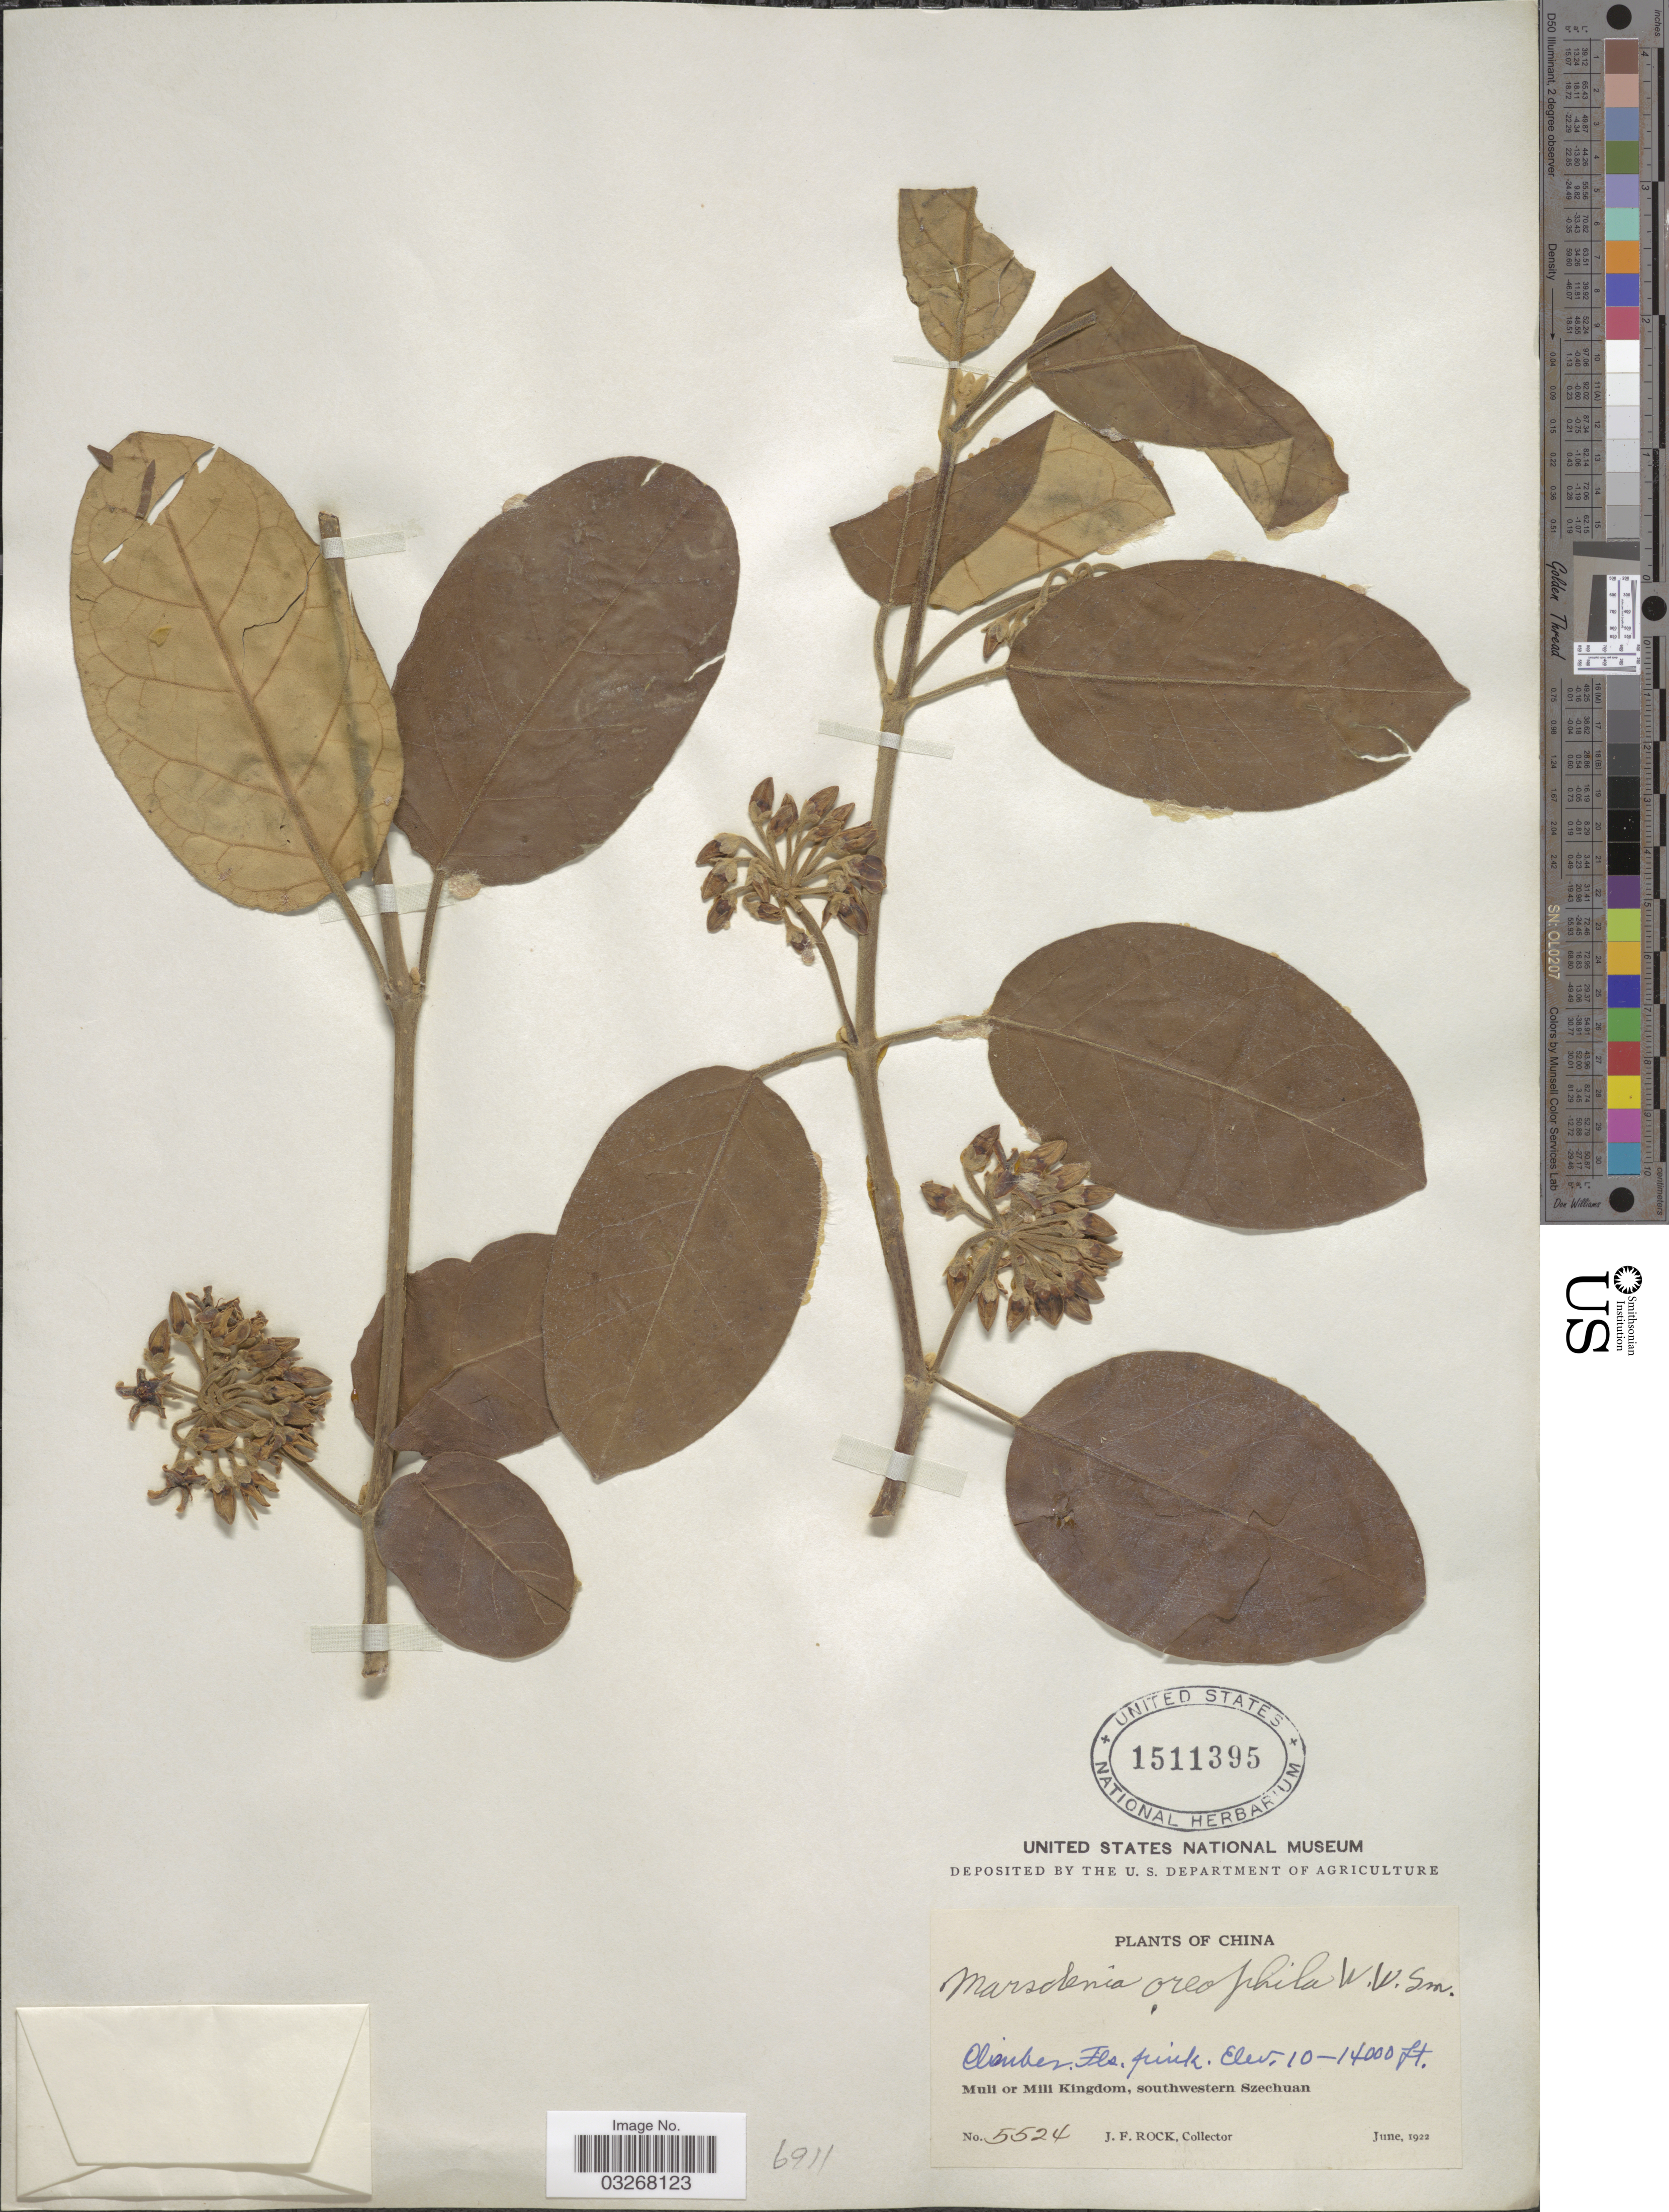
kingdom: Plantae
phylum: Tracheophyta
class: Magnoliopsida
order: Gentianales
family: Apocynaceae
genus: Marsdenia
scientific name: Marsdenia oreophila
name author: W.W. Sm.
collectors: J. Rock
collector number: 5524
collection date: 1922-06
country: China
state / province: Sichuan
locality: Muli or Mili Kingdom, southwestern Szechuan.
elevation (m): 3048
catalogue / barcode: US 1511395